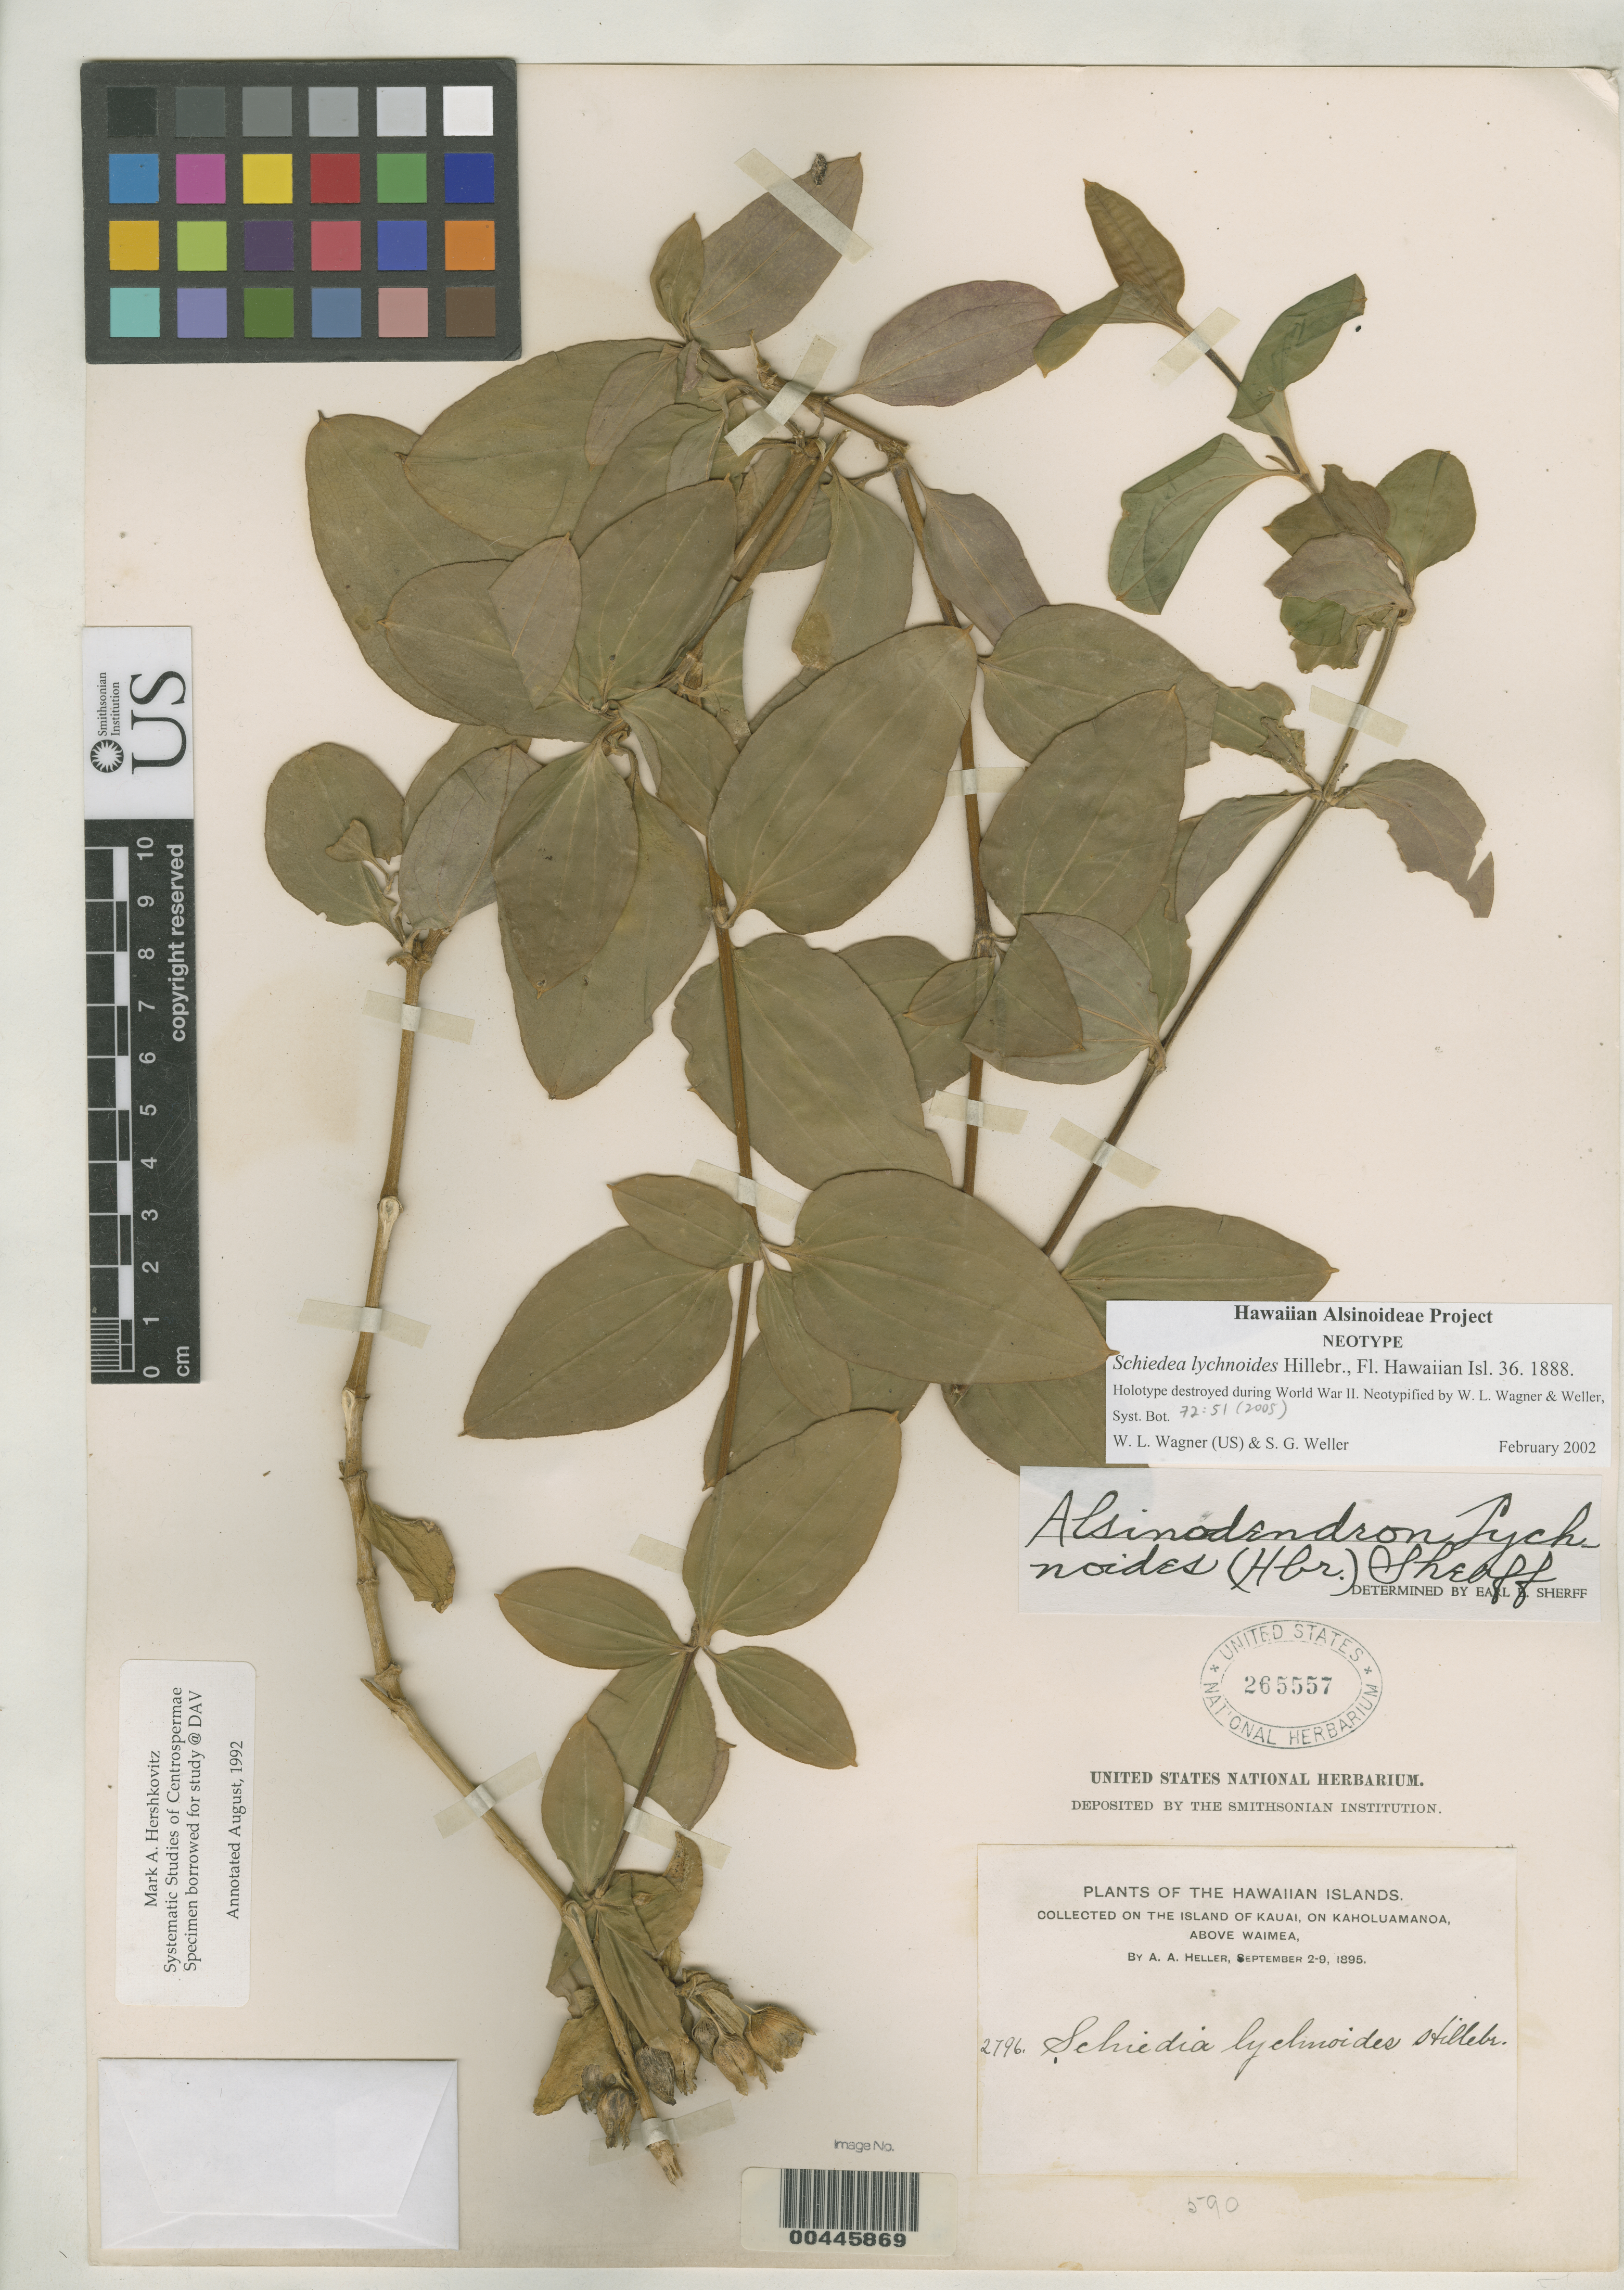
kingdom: Plantae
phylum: Tracheophyta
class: Magnoliopsida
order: Caryophyllales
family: Caryophyllaceae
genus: Schiedea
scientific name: Schiedea lychnoides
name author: Hillebr.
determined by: Wagner, W. L.; Weller, Stephen G.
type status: Neotype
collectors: A. A. Heller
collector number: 2796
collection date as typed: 02 Sep 1895 to 09 Sep 1895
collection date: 1895-09-02/1895-09-09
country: United States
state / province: Hawaii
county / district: Kauai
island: Kaua'i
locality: Collected on the Island of Kauai, on Kaholuamanoa, above Waimea.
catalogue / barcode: US 265557